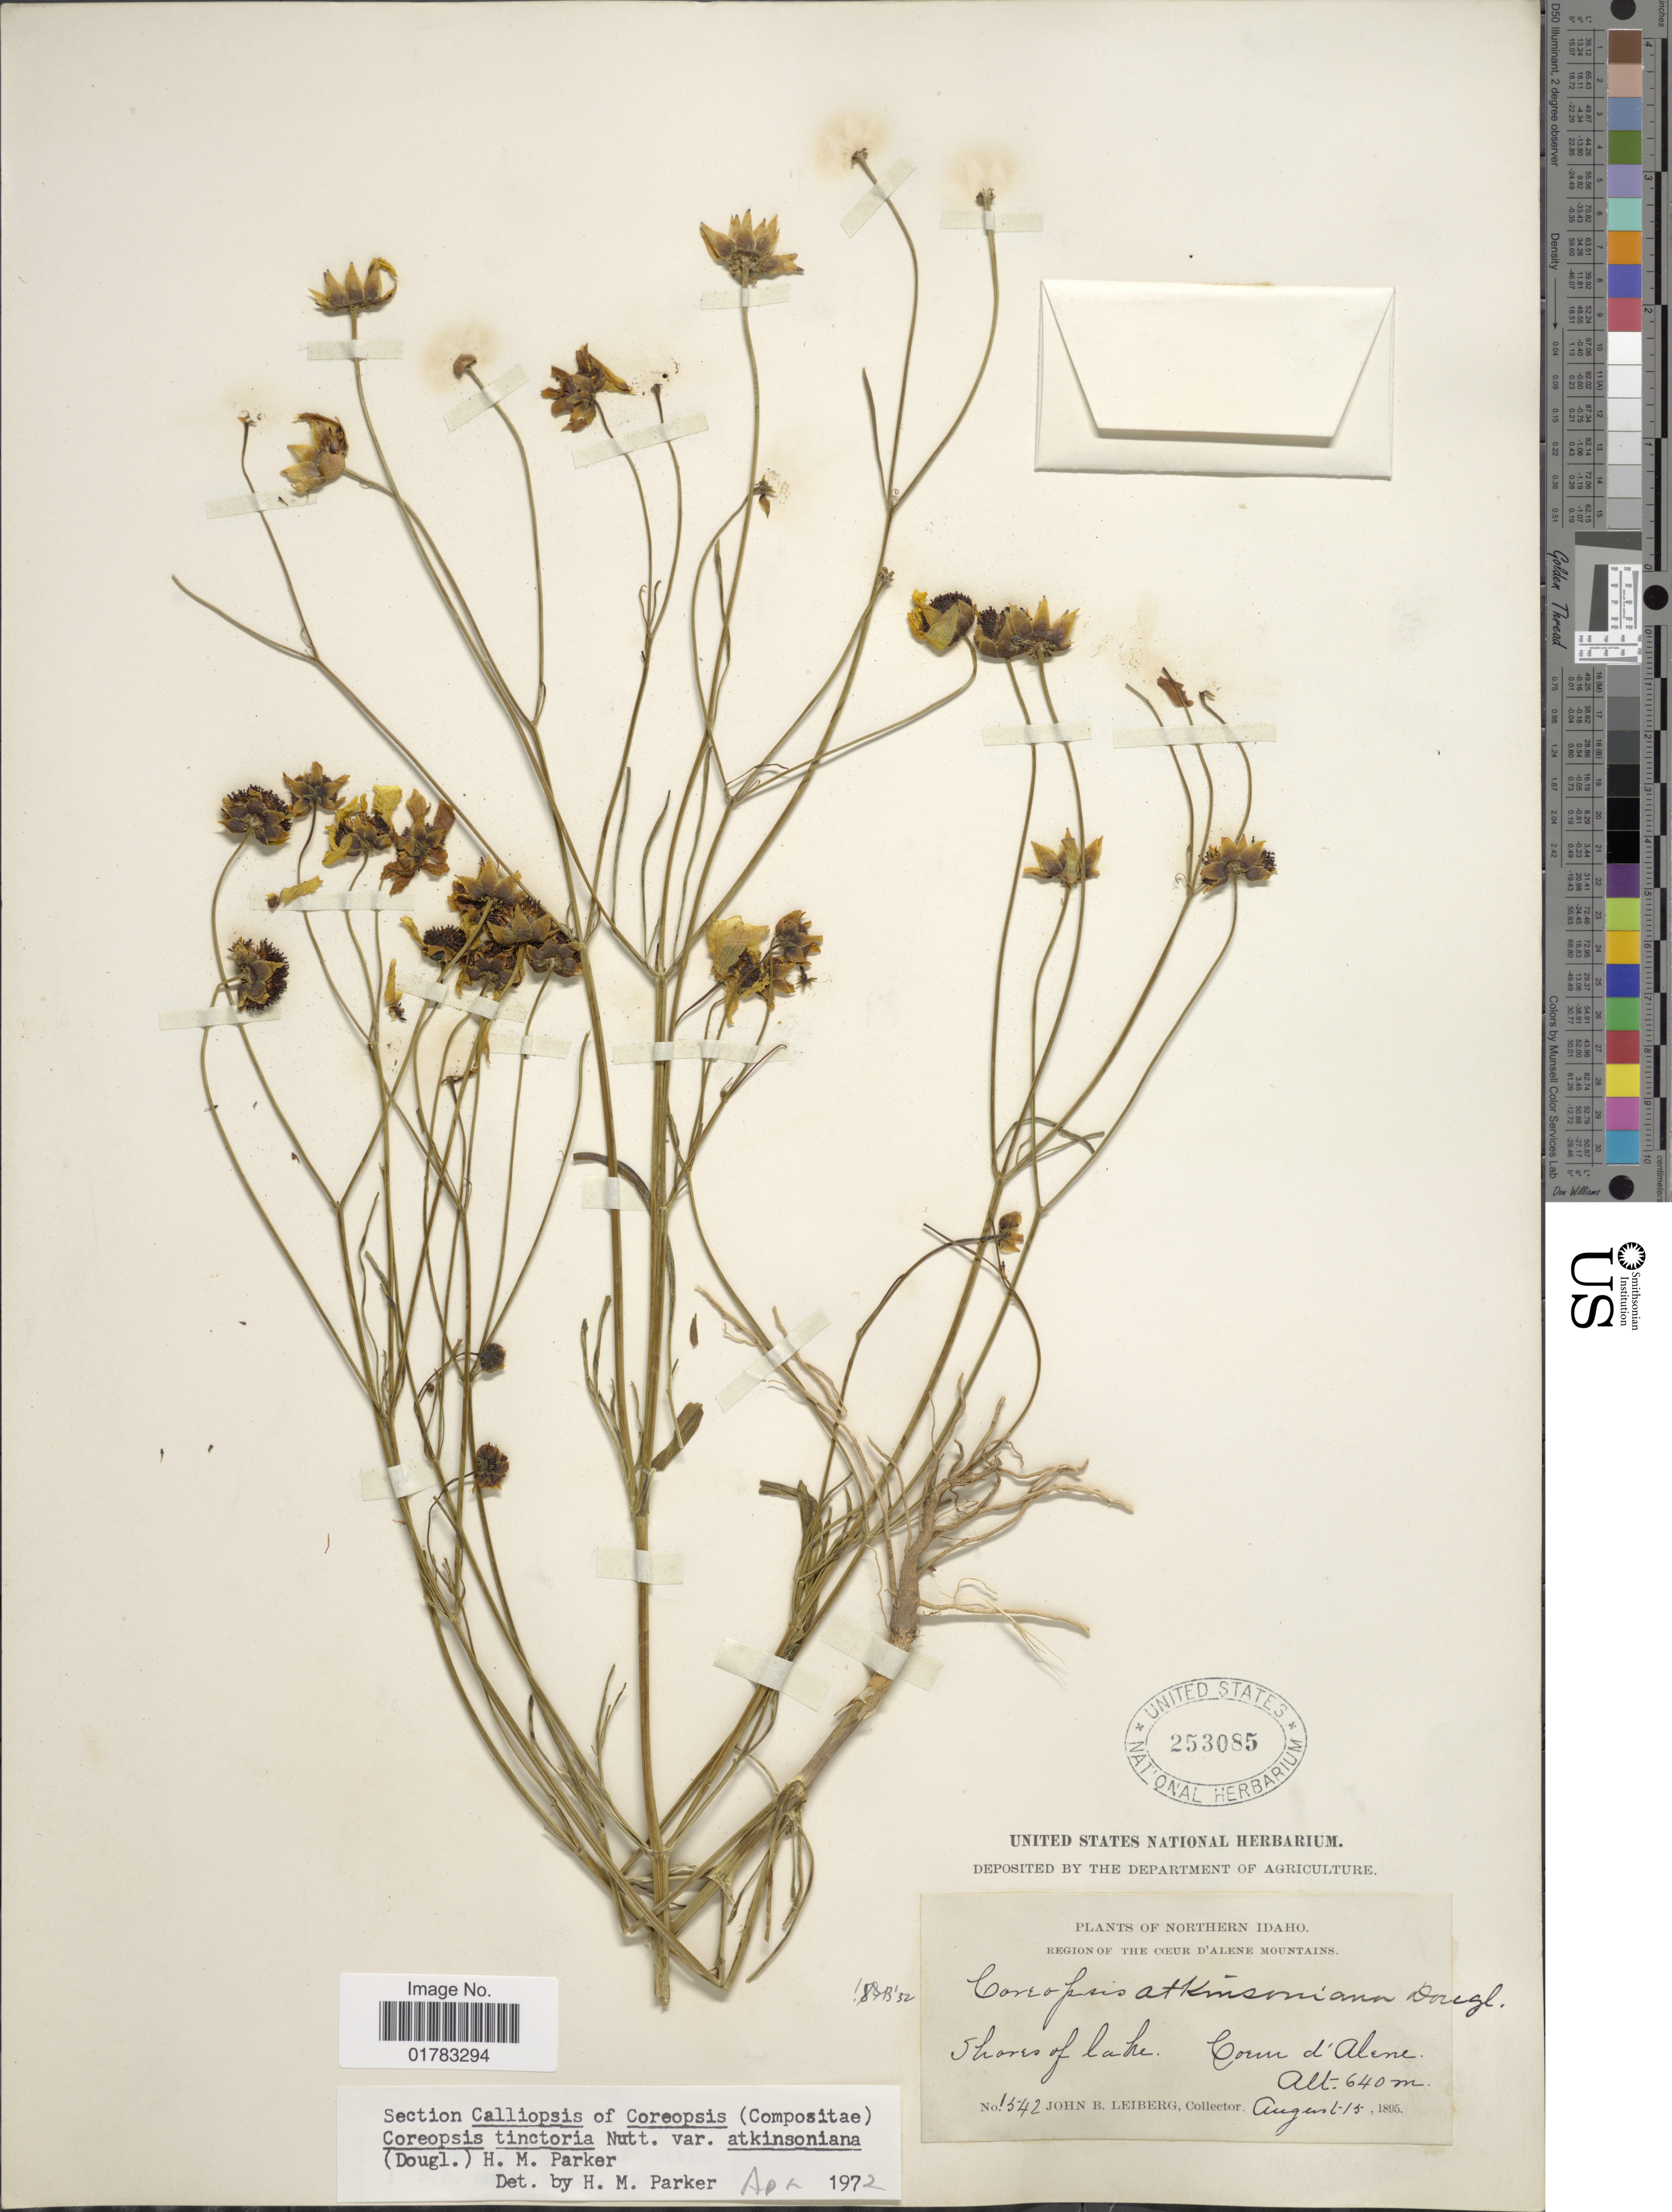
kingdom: Plantae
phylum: Tracheophyta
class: Magnoliopsida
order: Asterales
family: Asteraceae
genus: Coreopsis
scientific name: Coreopsis tinctoria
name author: Nutt.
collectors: J. Leiberg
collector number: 1542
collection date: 1895-08-15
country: United States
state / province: Idaho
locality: Northern Idaho, regions of the Coeur D'Alene Mountains, shores of lake, Coeur d'Alene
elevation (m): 640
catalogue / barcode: US 253085